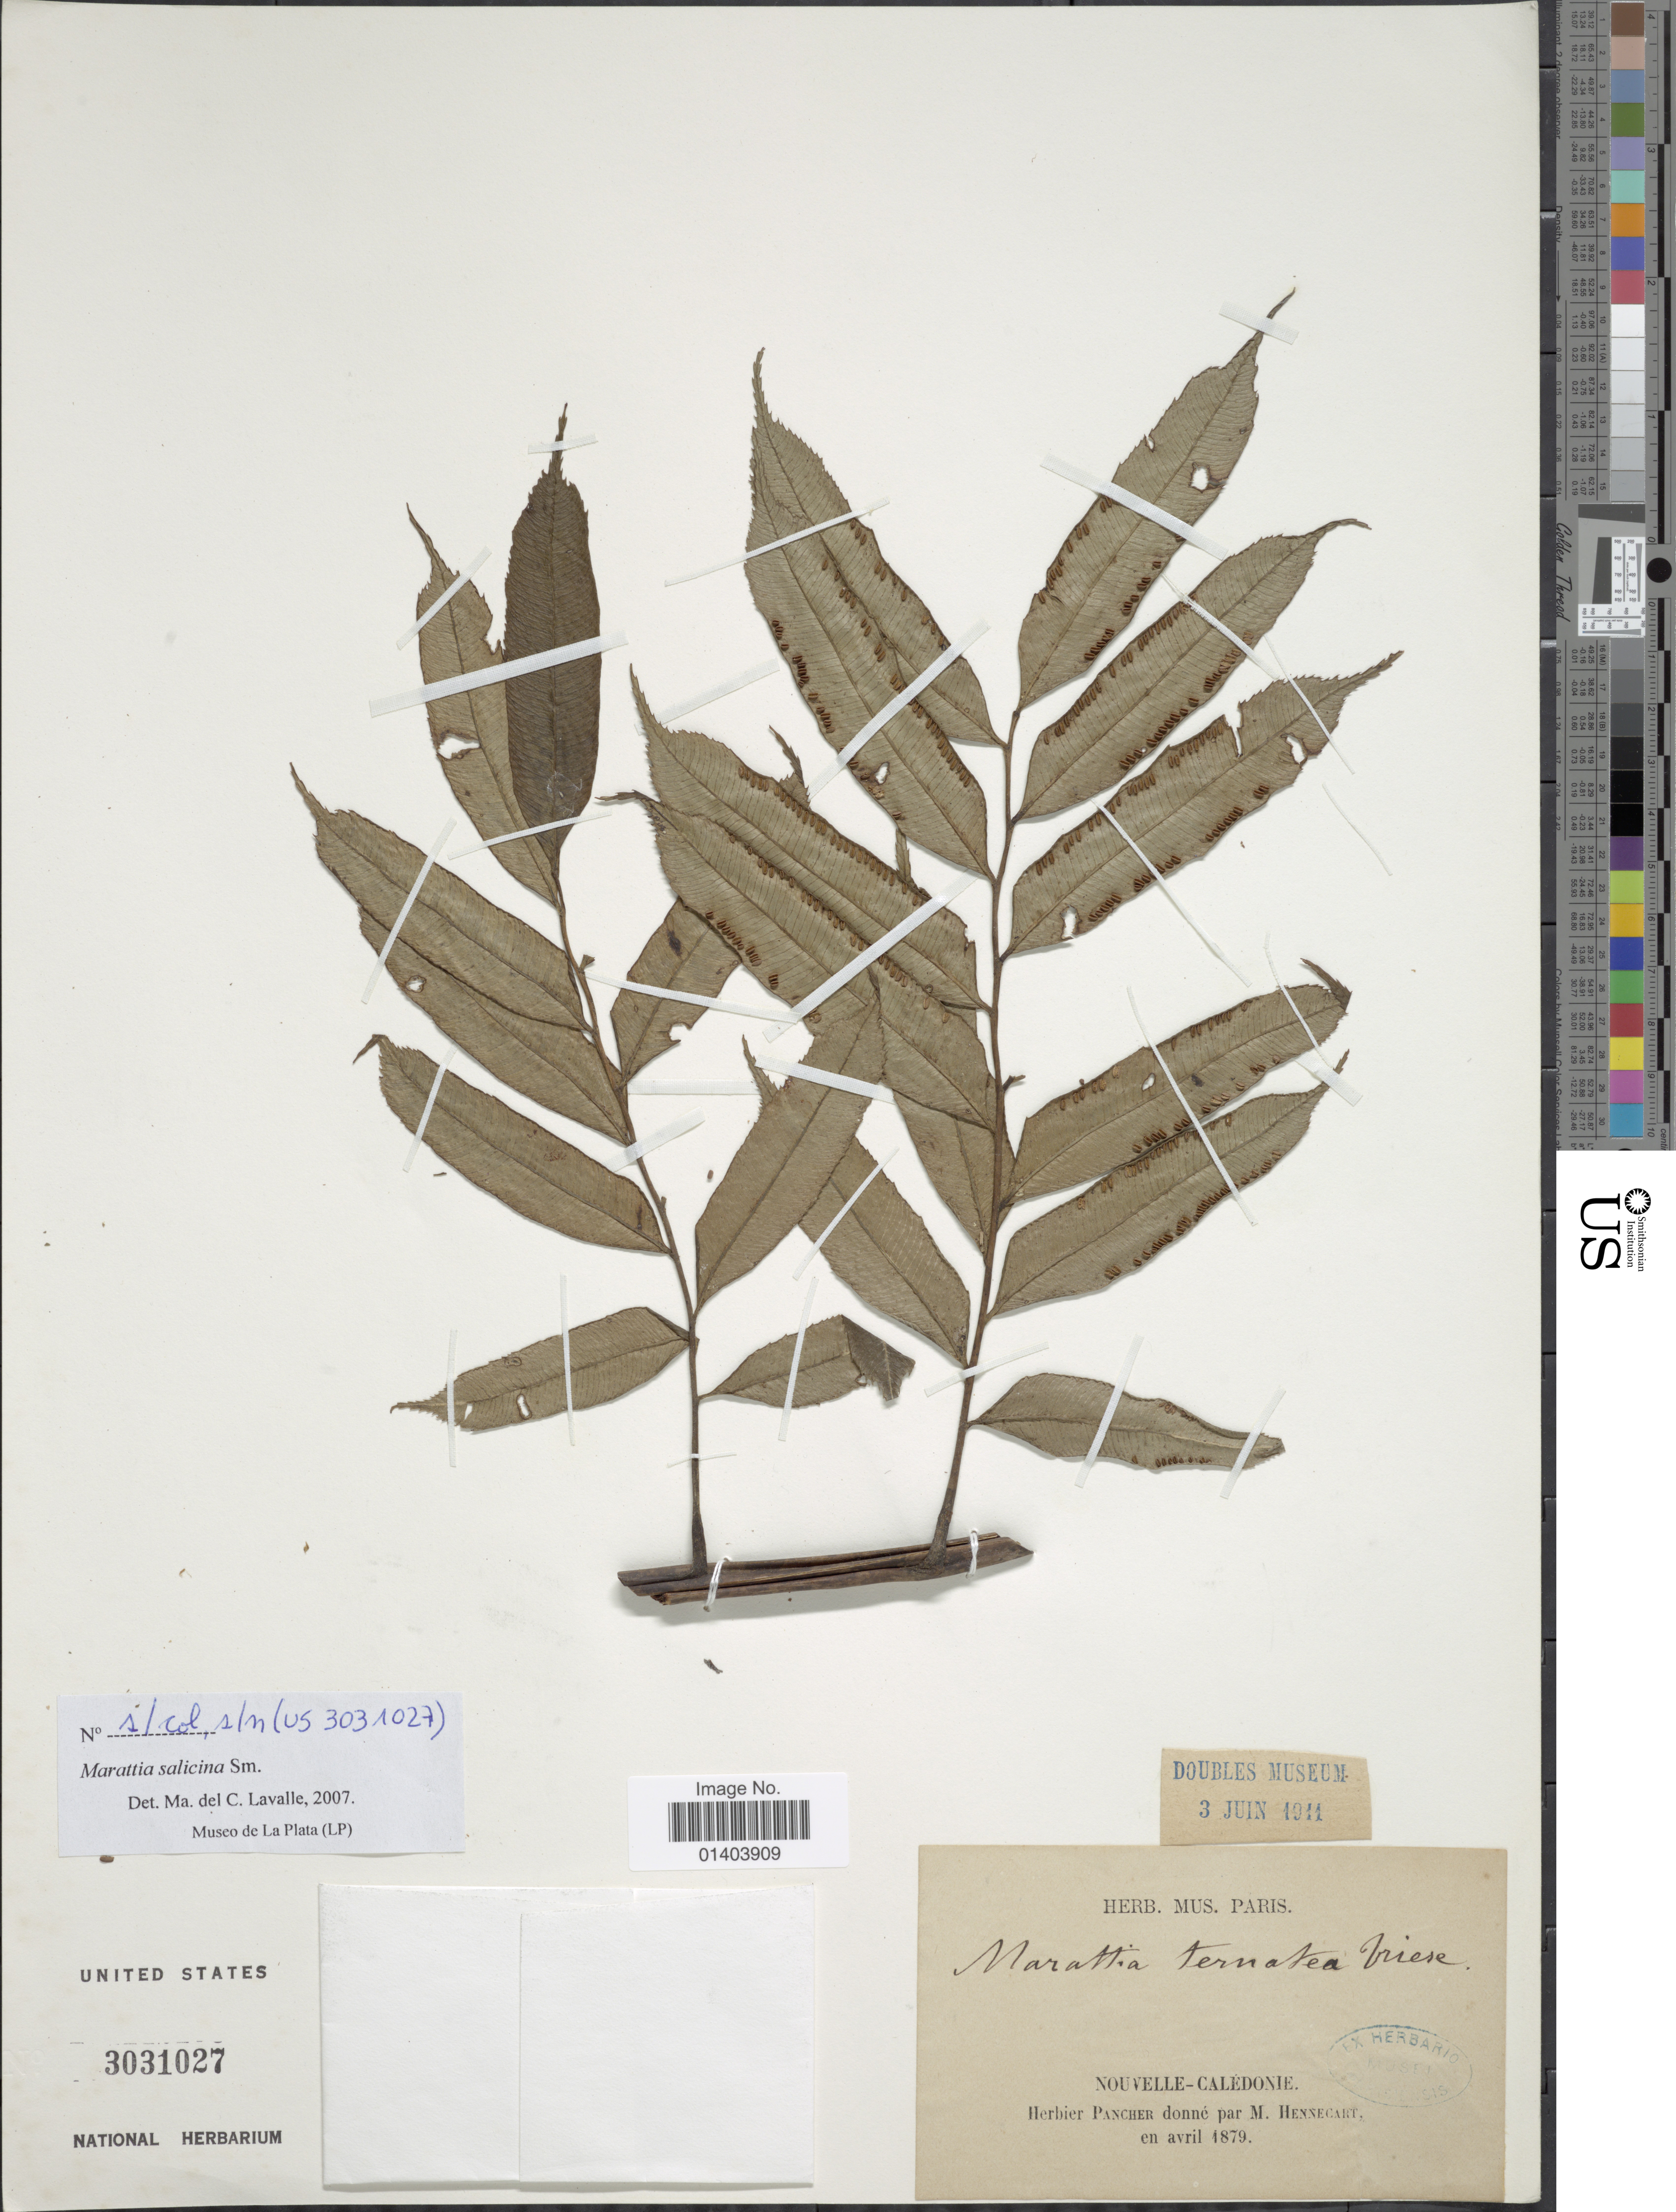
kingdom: Plantae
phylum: Tracheophyta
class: Polypodiopsida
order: Marattiales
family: Marattiaceae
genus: Ptisana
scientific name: Ptisana ternatea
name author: (de Vriese) Murdock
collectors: M. Hennecart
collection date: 1879-04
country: New Caledonia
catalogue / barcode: US 3031027